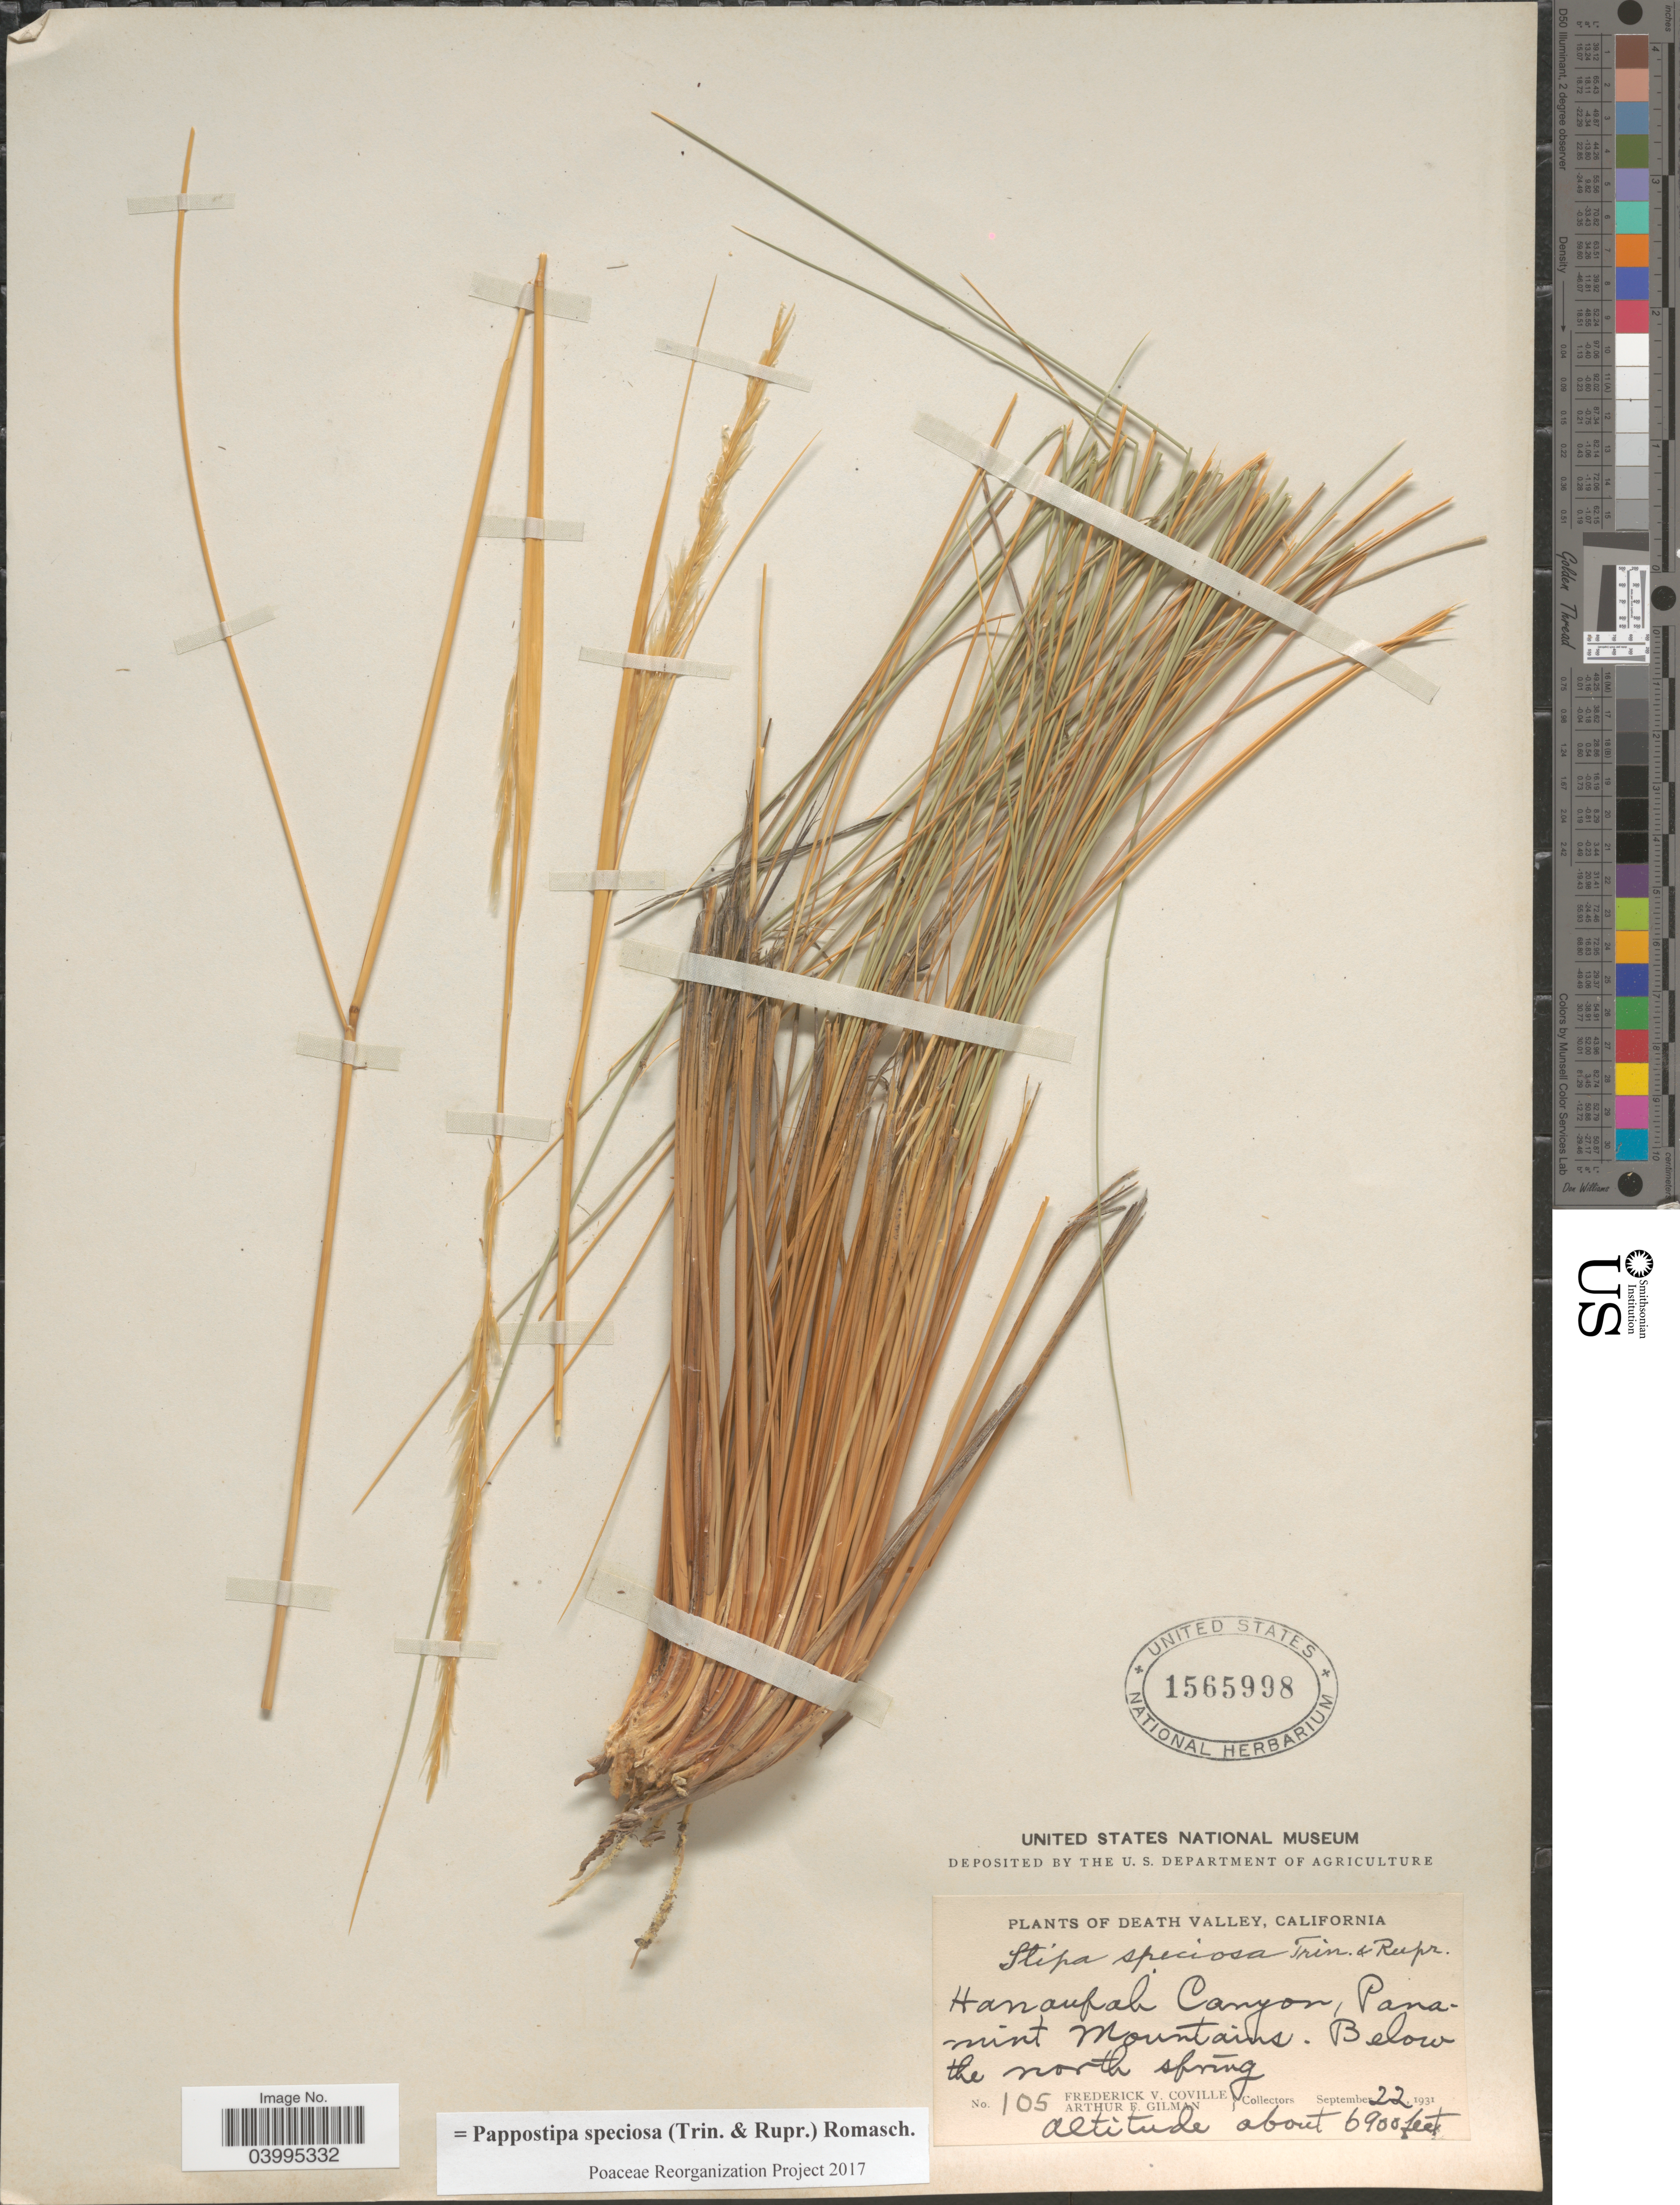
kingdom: Plantae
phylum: Tracheophyta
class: Liliopsida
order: Poales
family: Poaceae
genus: Pappostipa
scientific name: Pappostipa speciosa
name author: (Trin. & Rupr.) Romasch.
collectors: F. V. Coville & A. Gilman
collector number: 105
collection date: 1931-09-22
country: United States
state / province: California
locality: Death Valley. Hanaupah Canyon, Panamint Mountains. Below the north spring.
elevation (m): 2103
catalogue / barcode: US 1565998